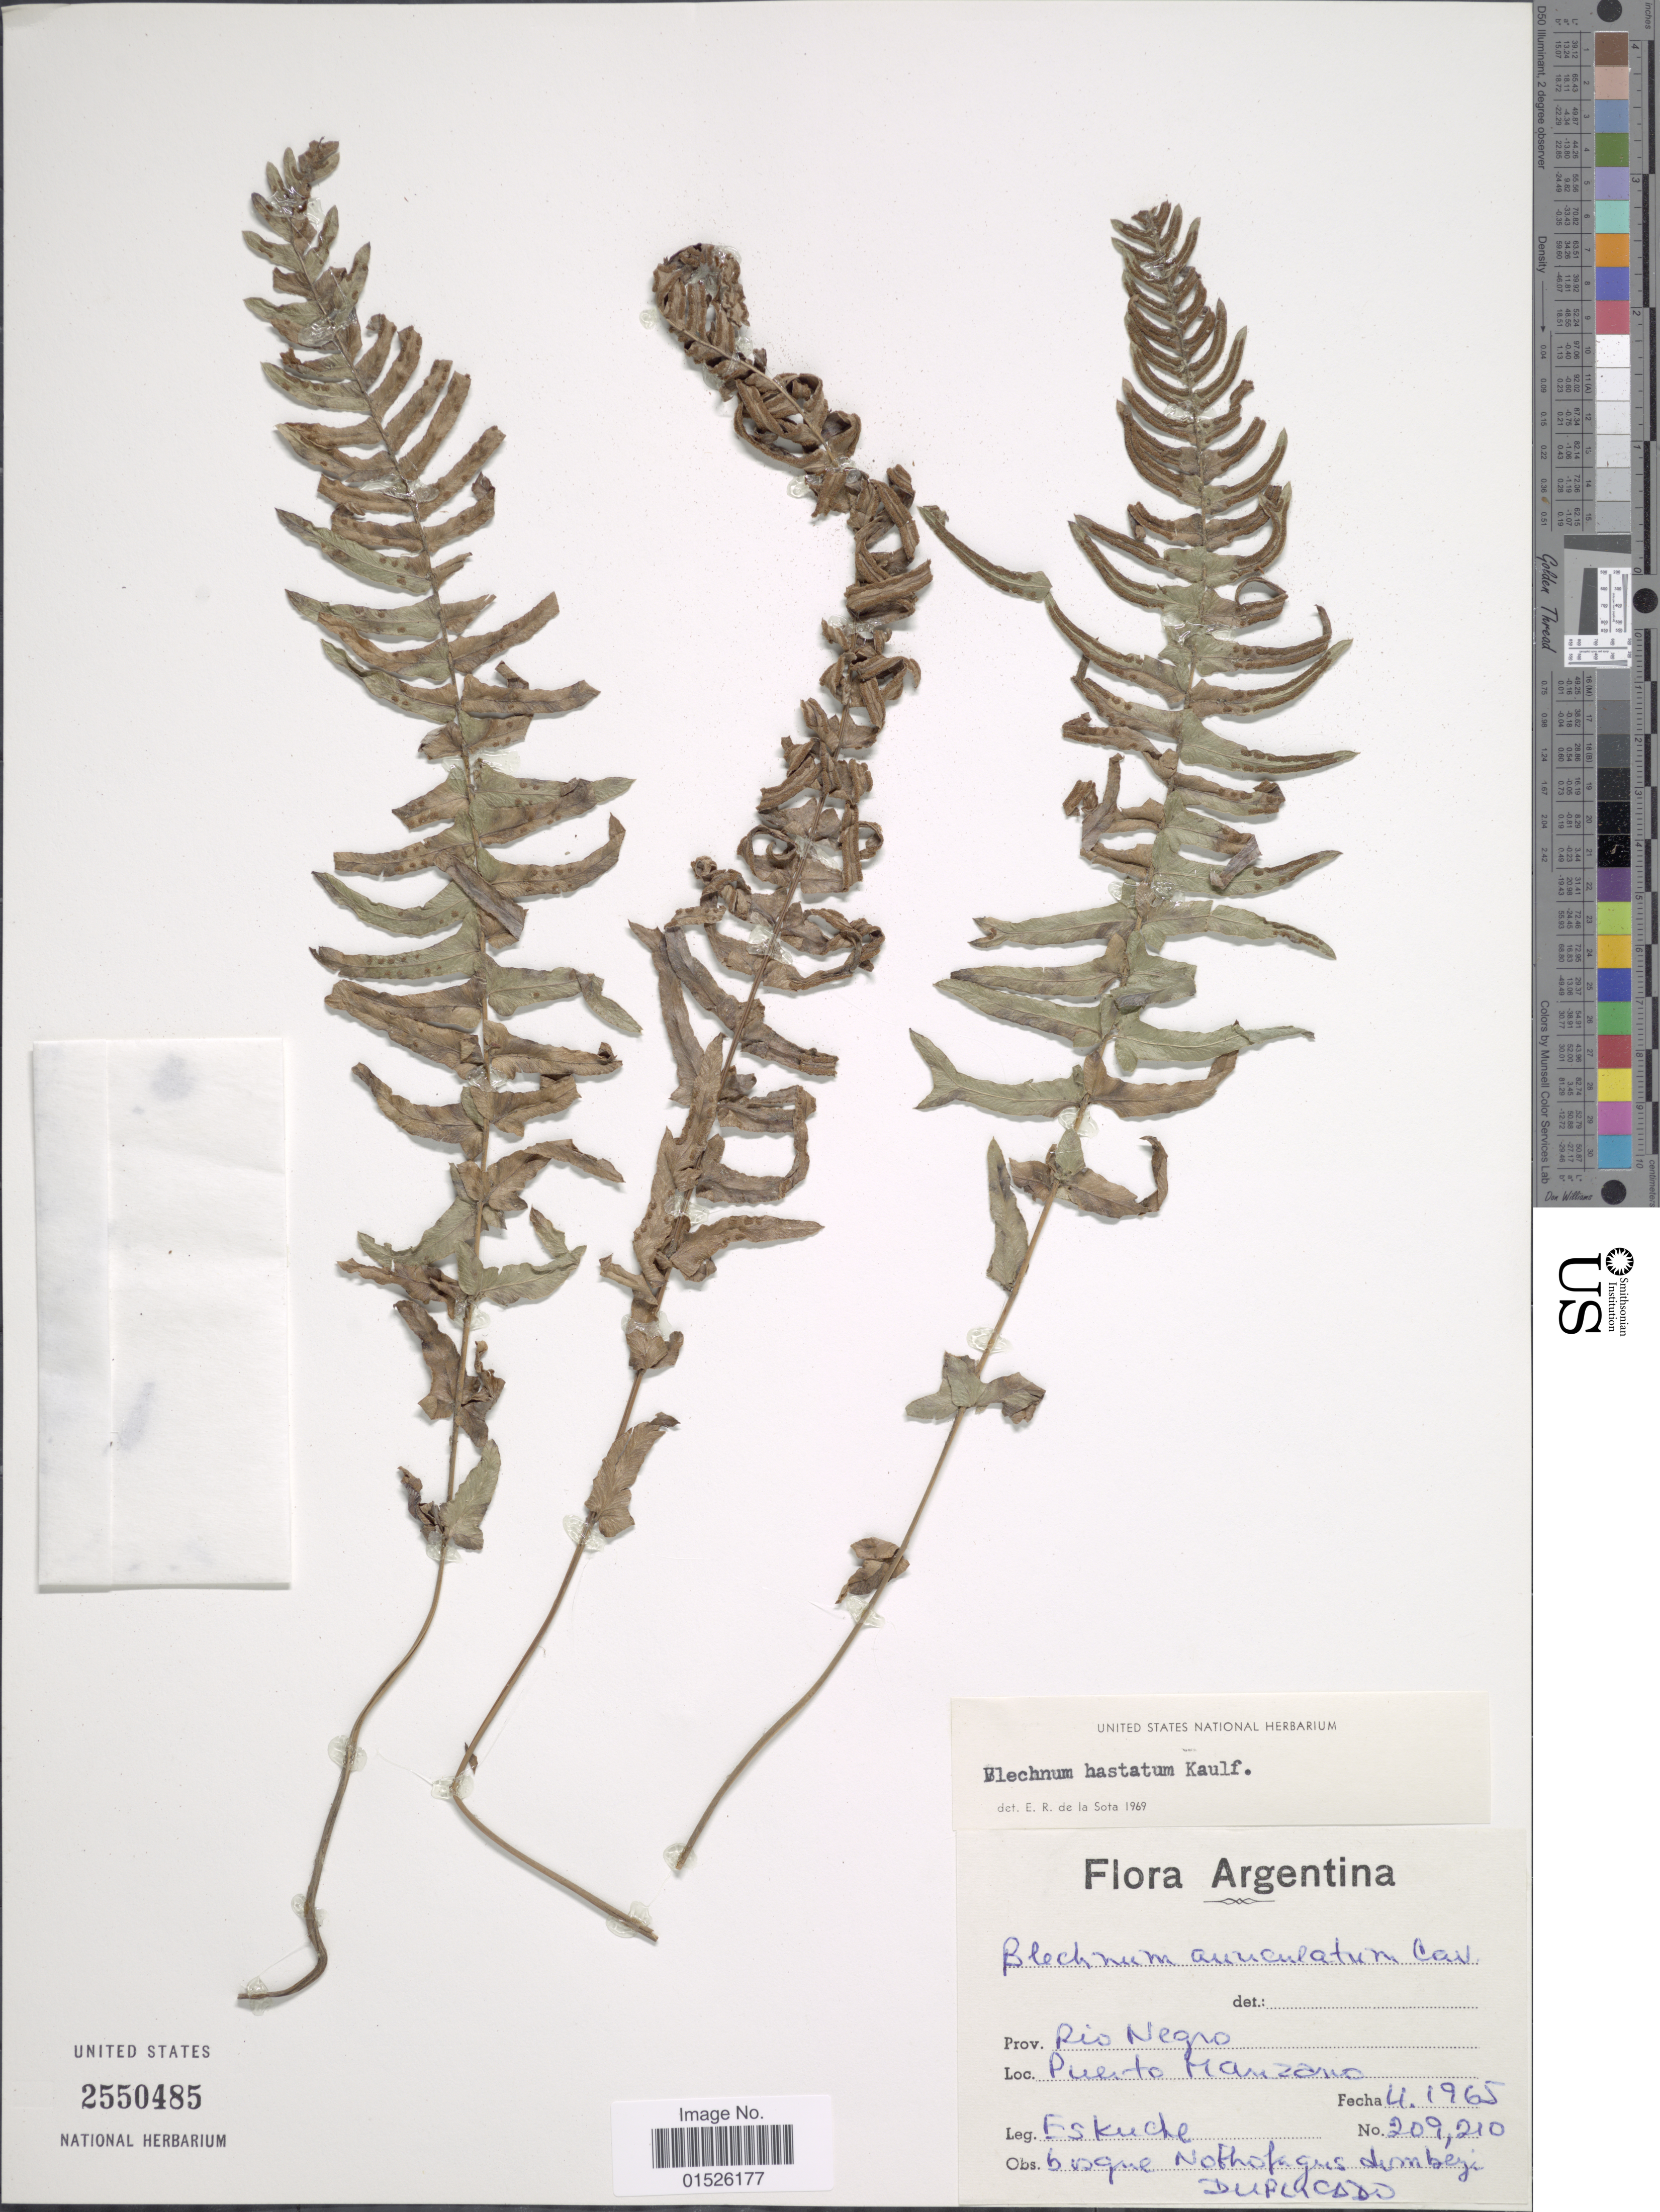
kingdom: Plantae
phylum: Tracheophyta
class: Polypodiopsida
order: Polypodiales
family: Blechnaceae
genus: Blechnum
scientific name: Blechnum hastatum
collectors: U. Eskuche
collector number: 209210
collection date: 1965-04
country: Argentina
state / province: Rio Negro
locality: Puerto Manzano.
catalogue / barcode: US 2550485